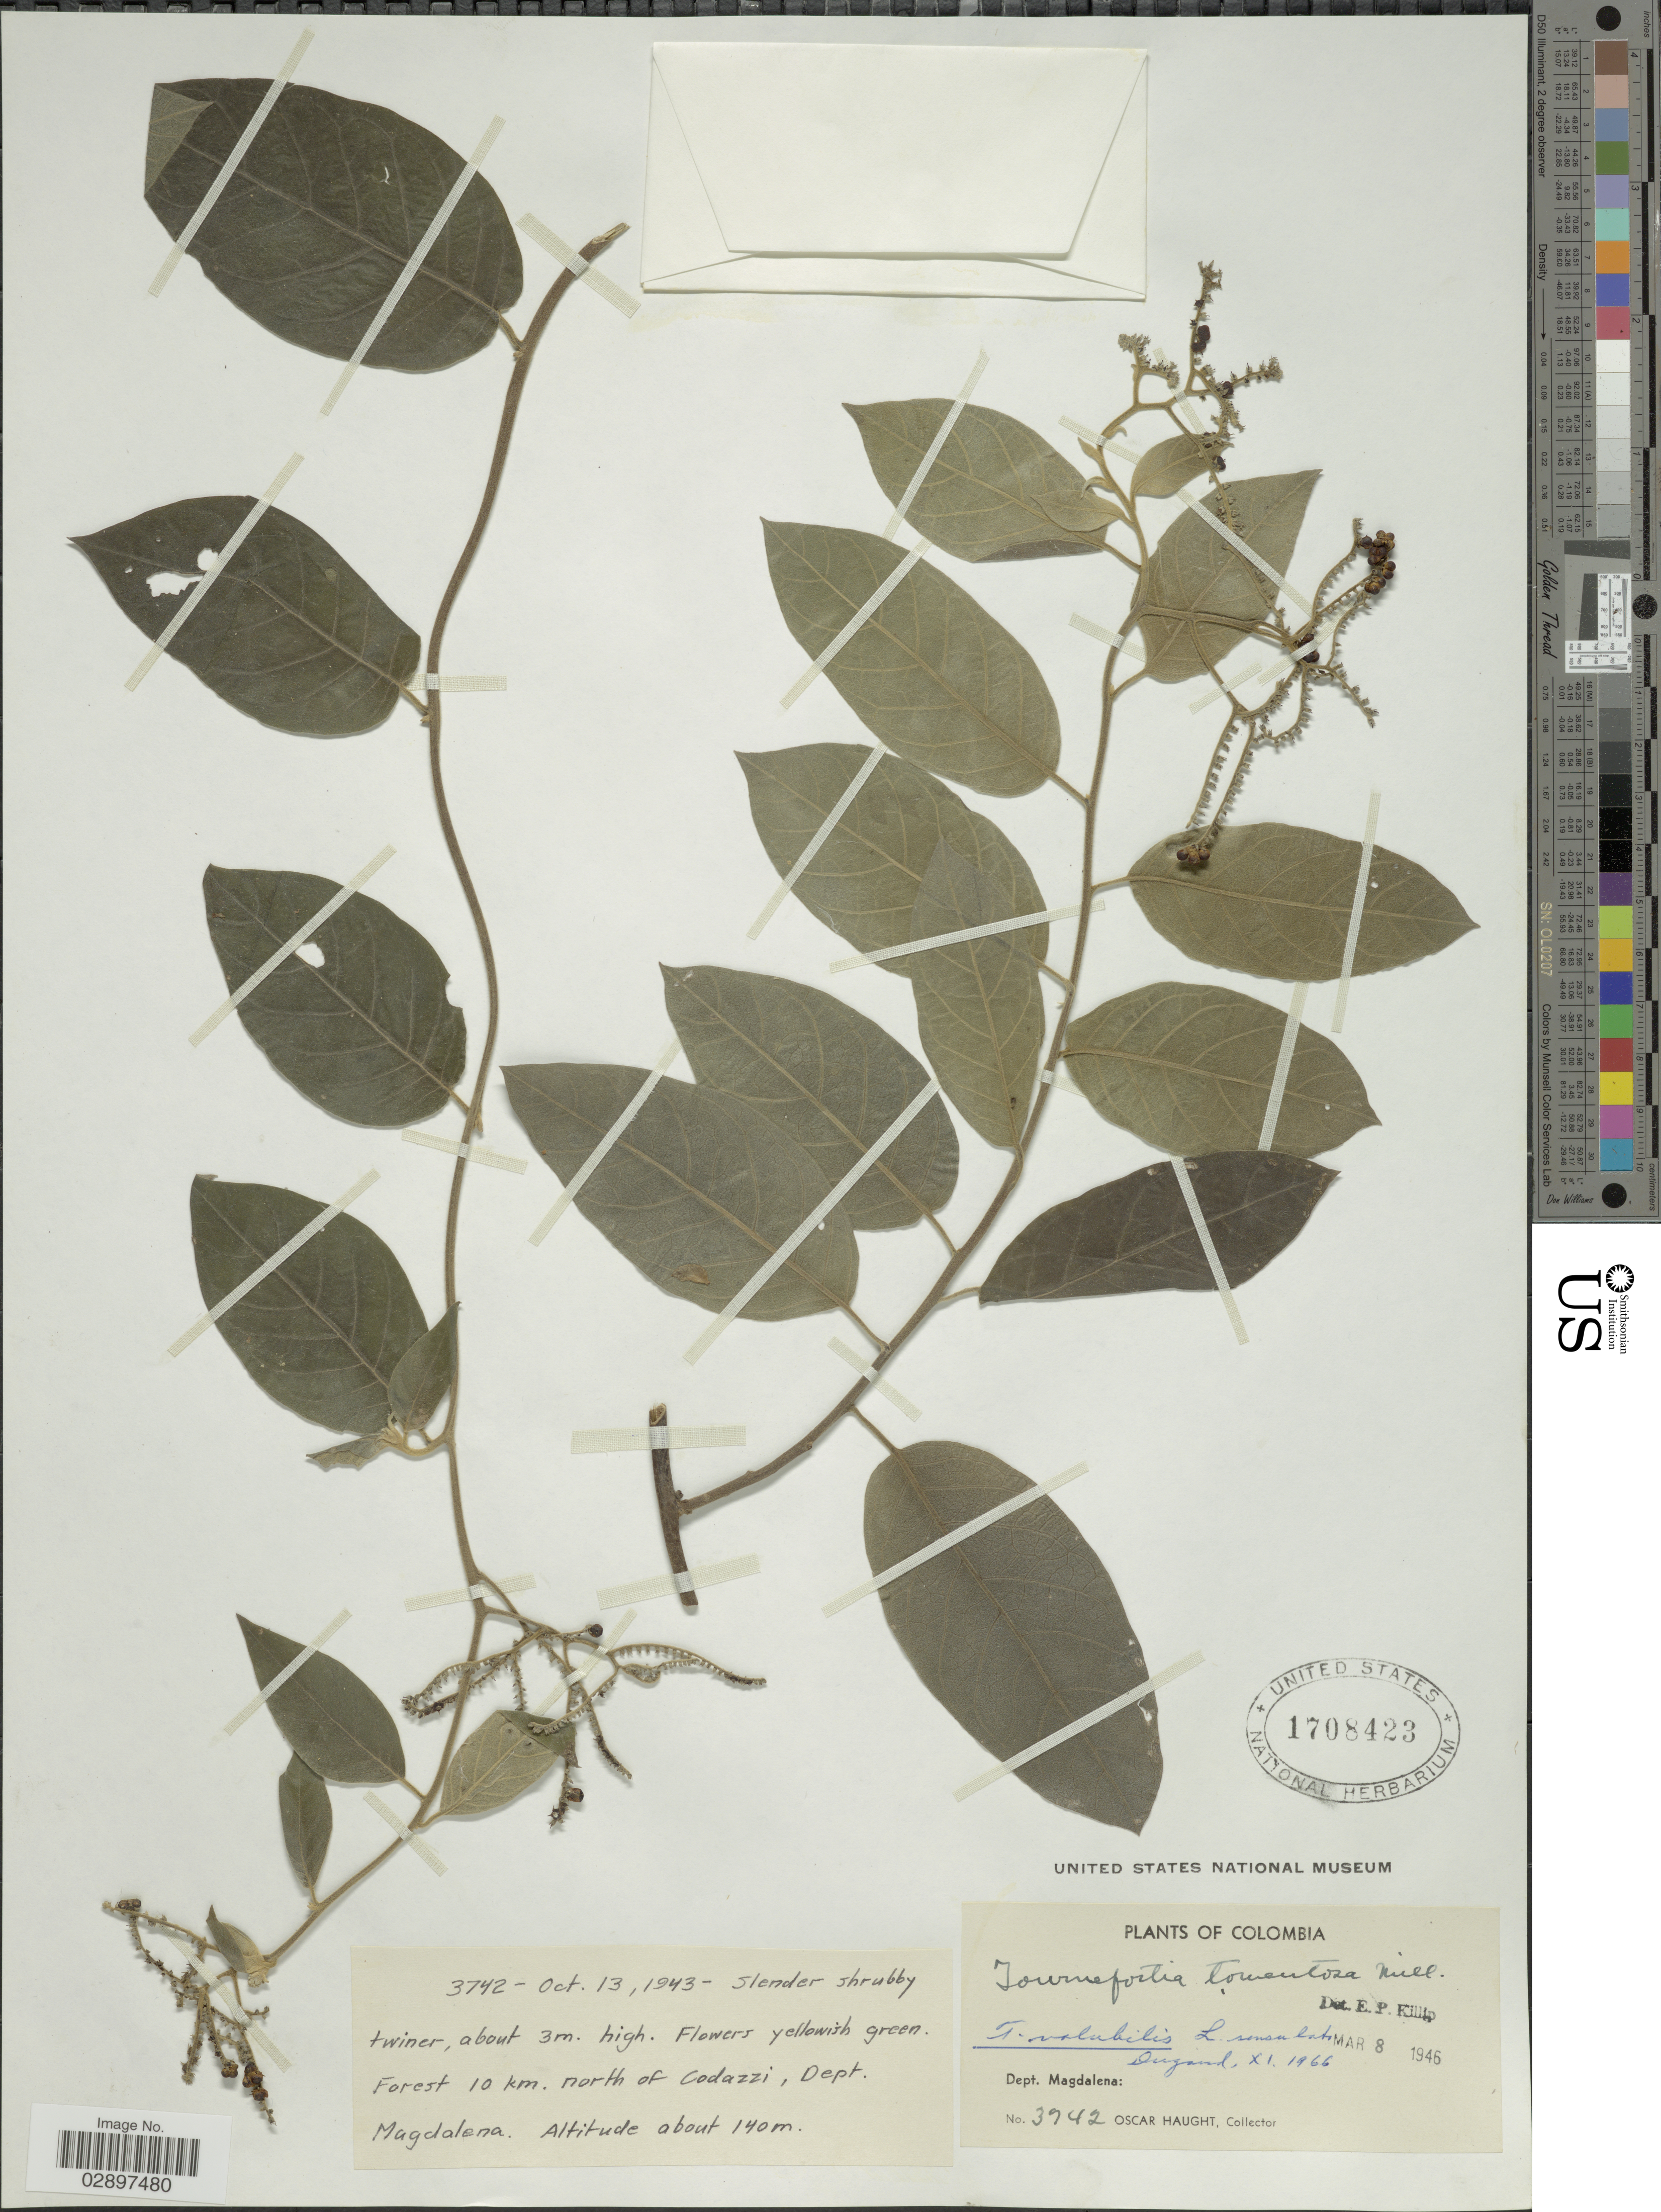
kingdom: Plantae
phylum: Tracheophyta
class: Magnoliopsida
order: Boraginales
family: Heliotropiaceae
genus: Tournefortia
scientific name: Tournefortia tomentosa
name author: Mill.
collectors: O. Haught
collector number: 3742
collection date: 1943-10-13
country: Colombia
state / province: Magdalena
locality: Forest 10 km. north of Codazzi, Dept. Magdalena.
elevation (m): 140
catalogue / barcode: US 1708423